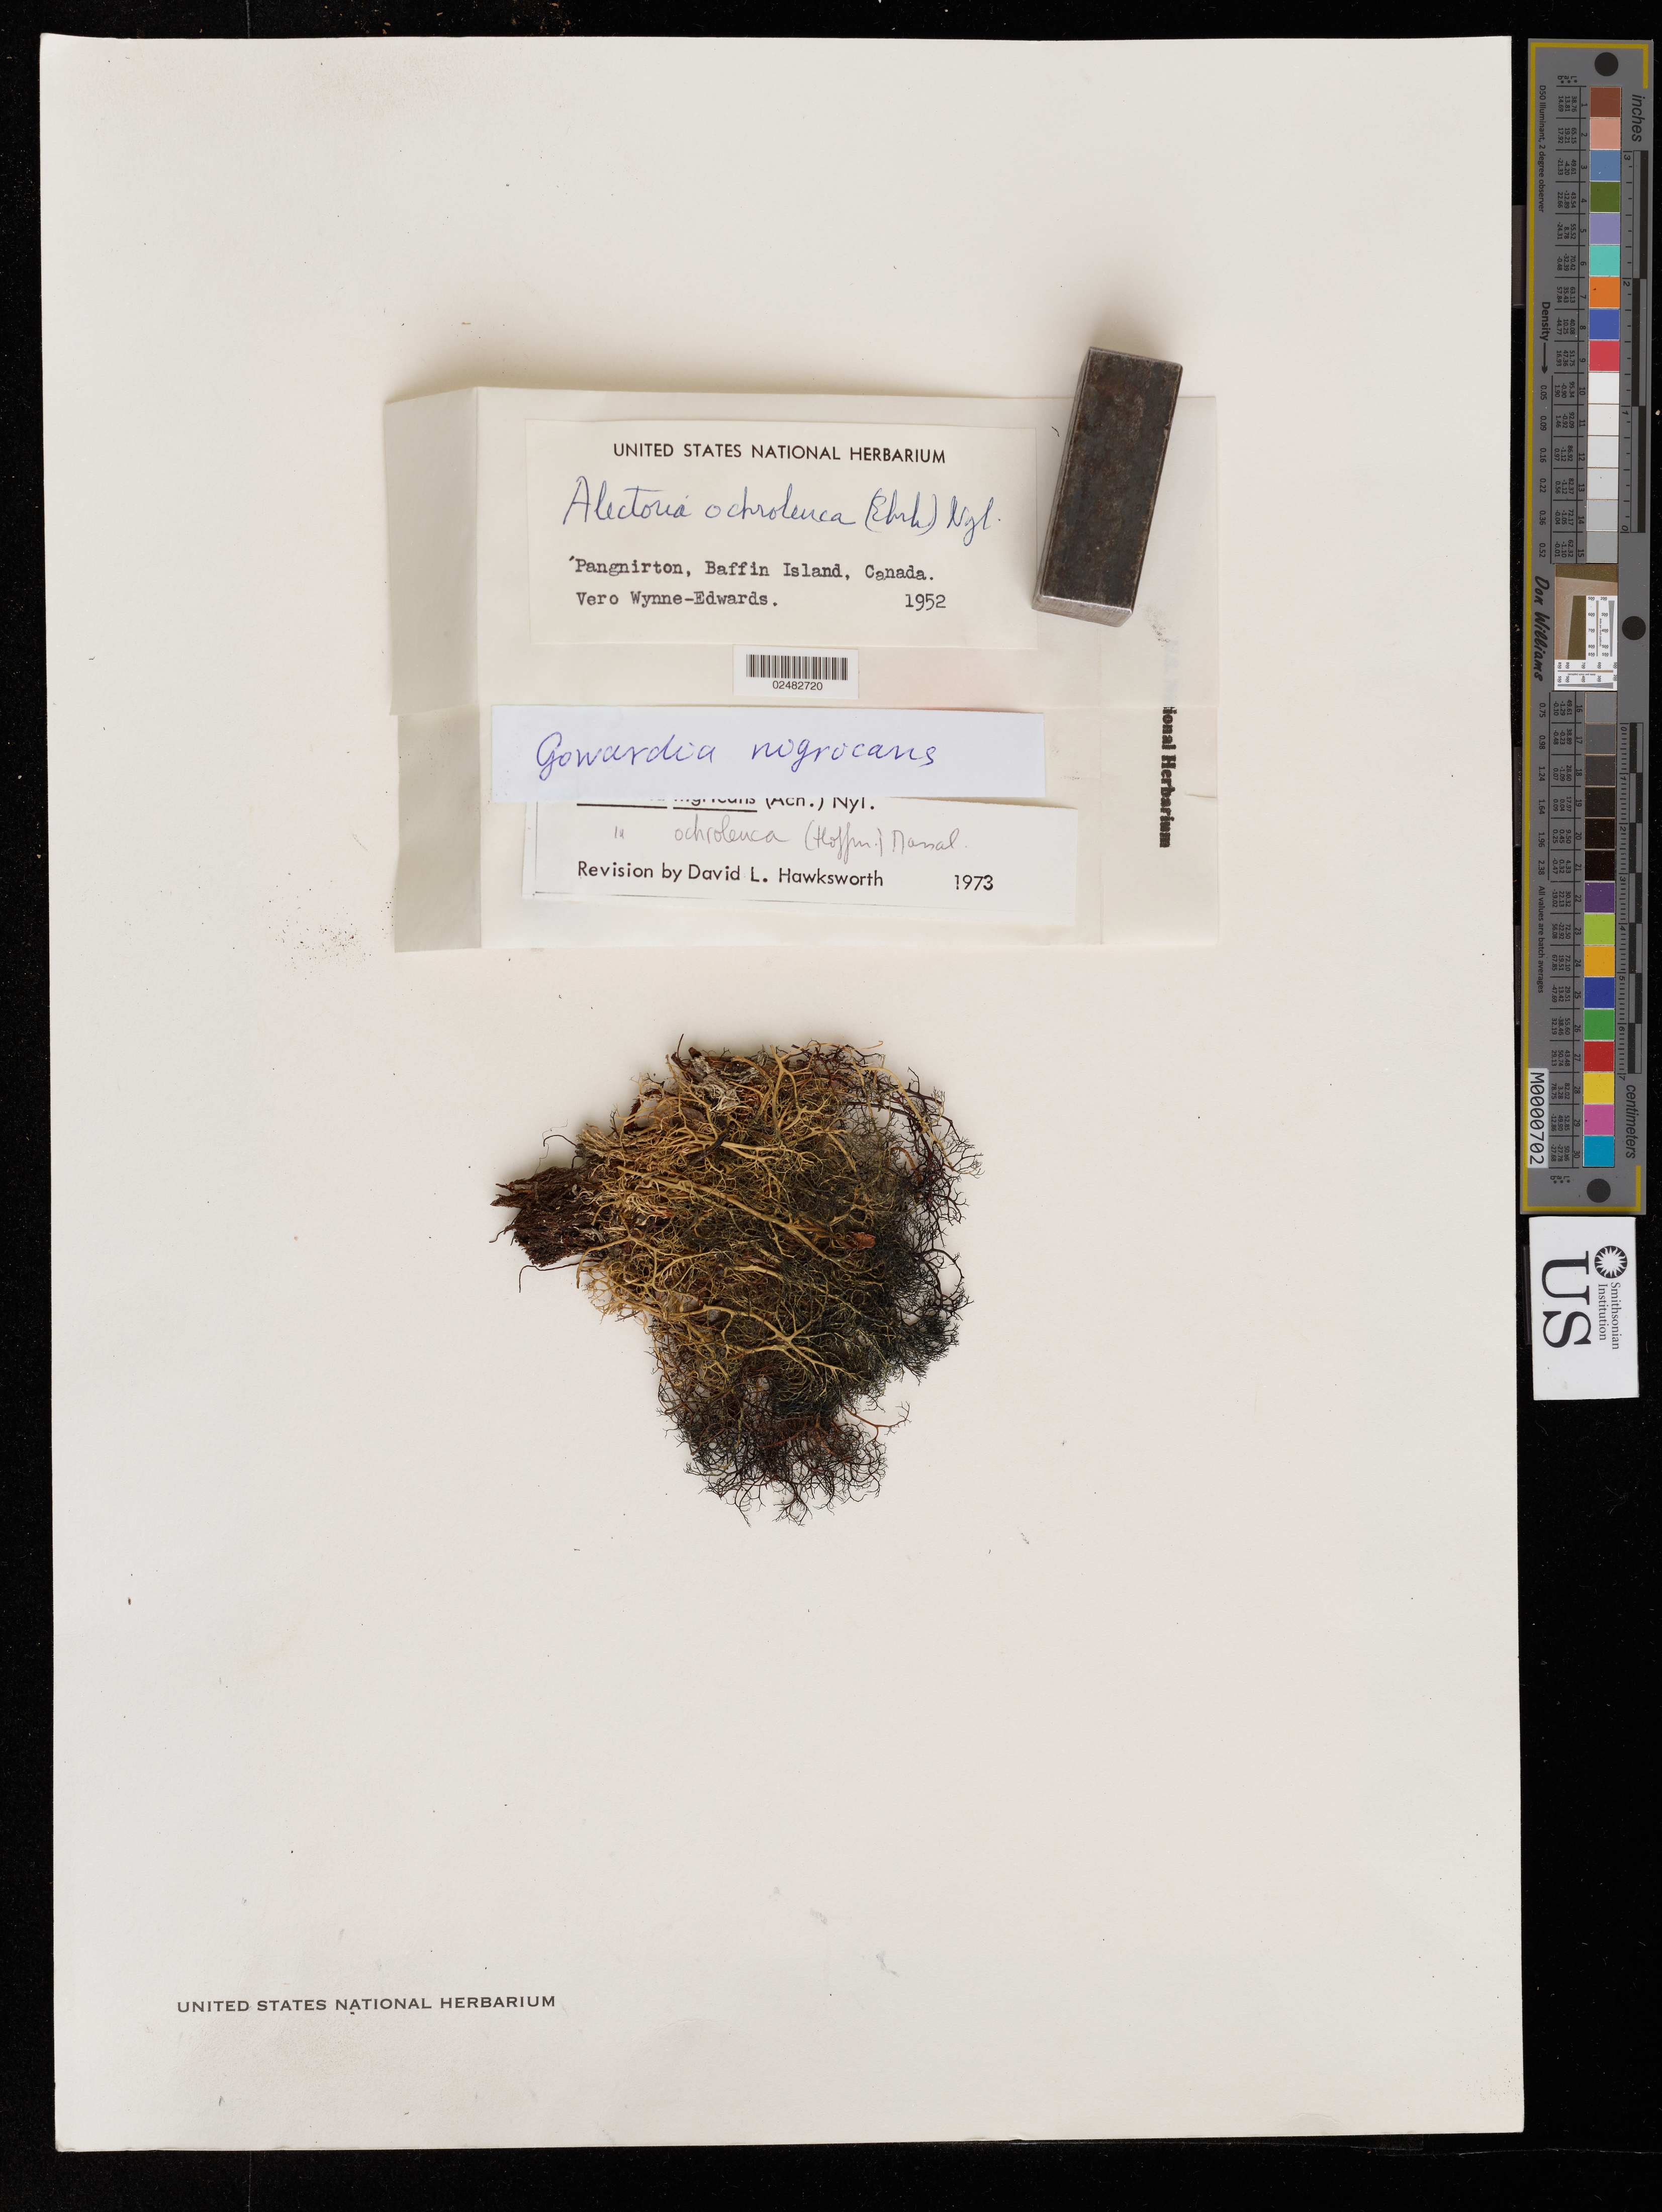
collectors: V. C. Wynne-Edwards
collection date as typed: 1952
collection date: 1952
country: Canada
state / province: Northwest Territories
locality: Pangnirton, baffin island